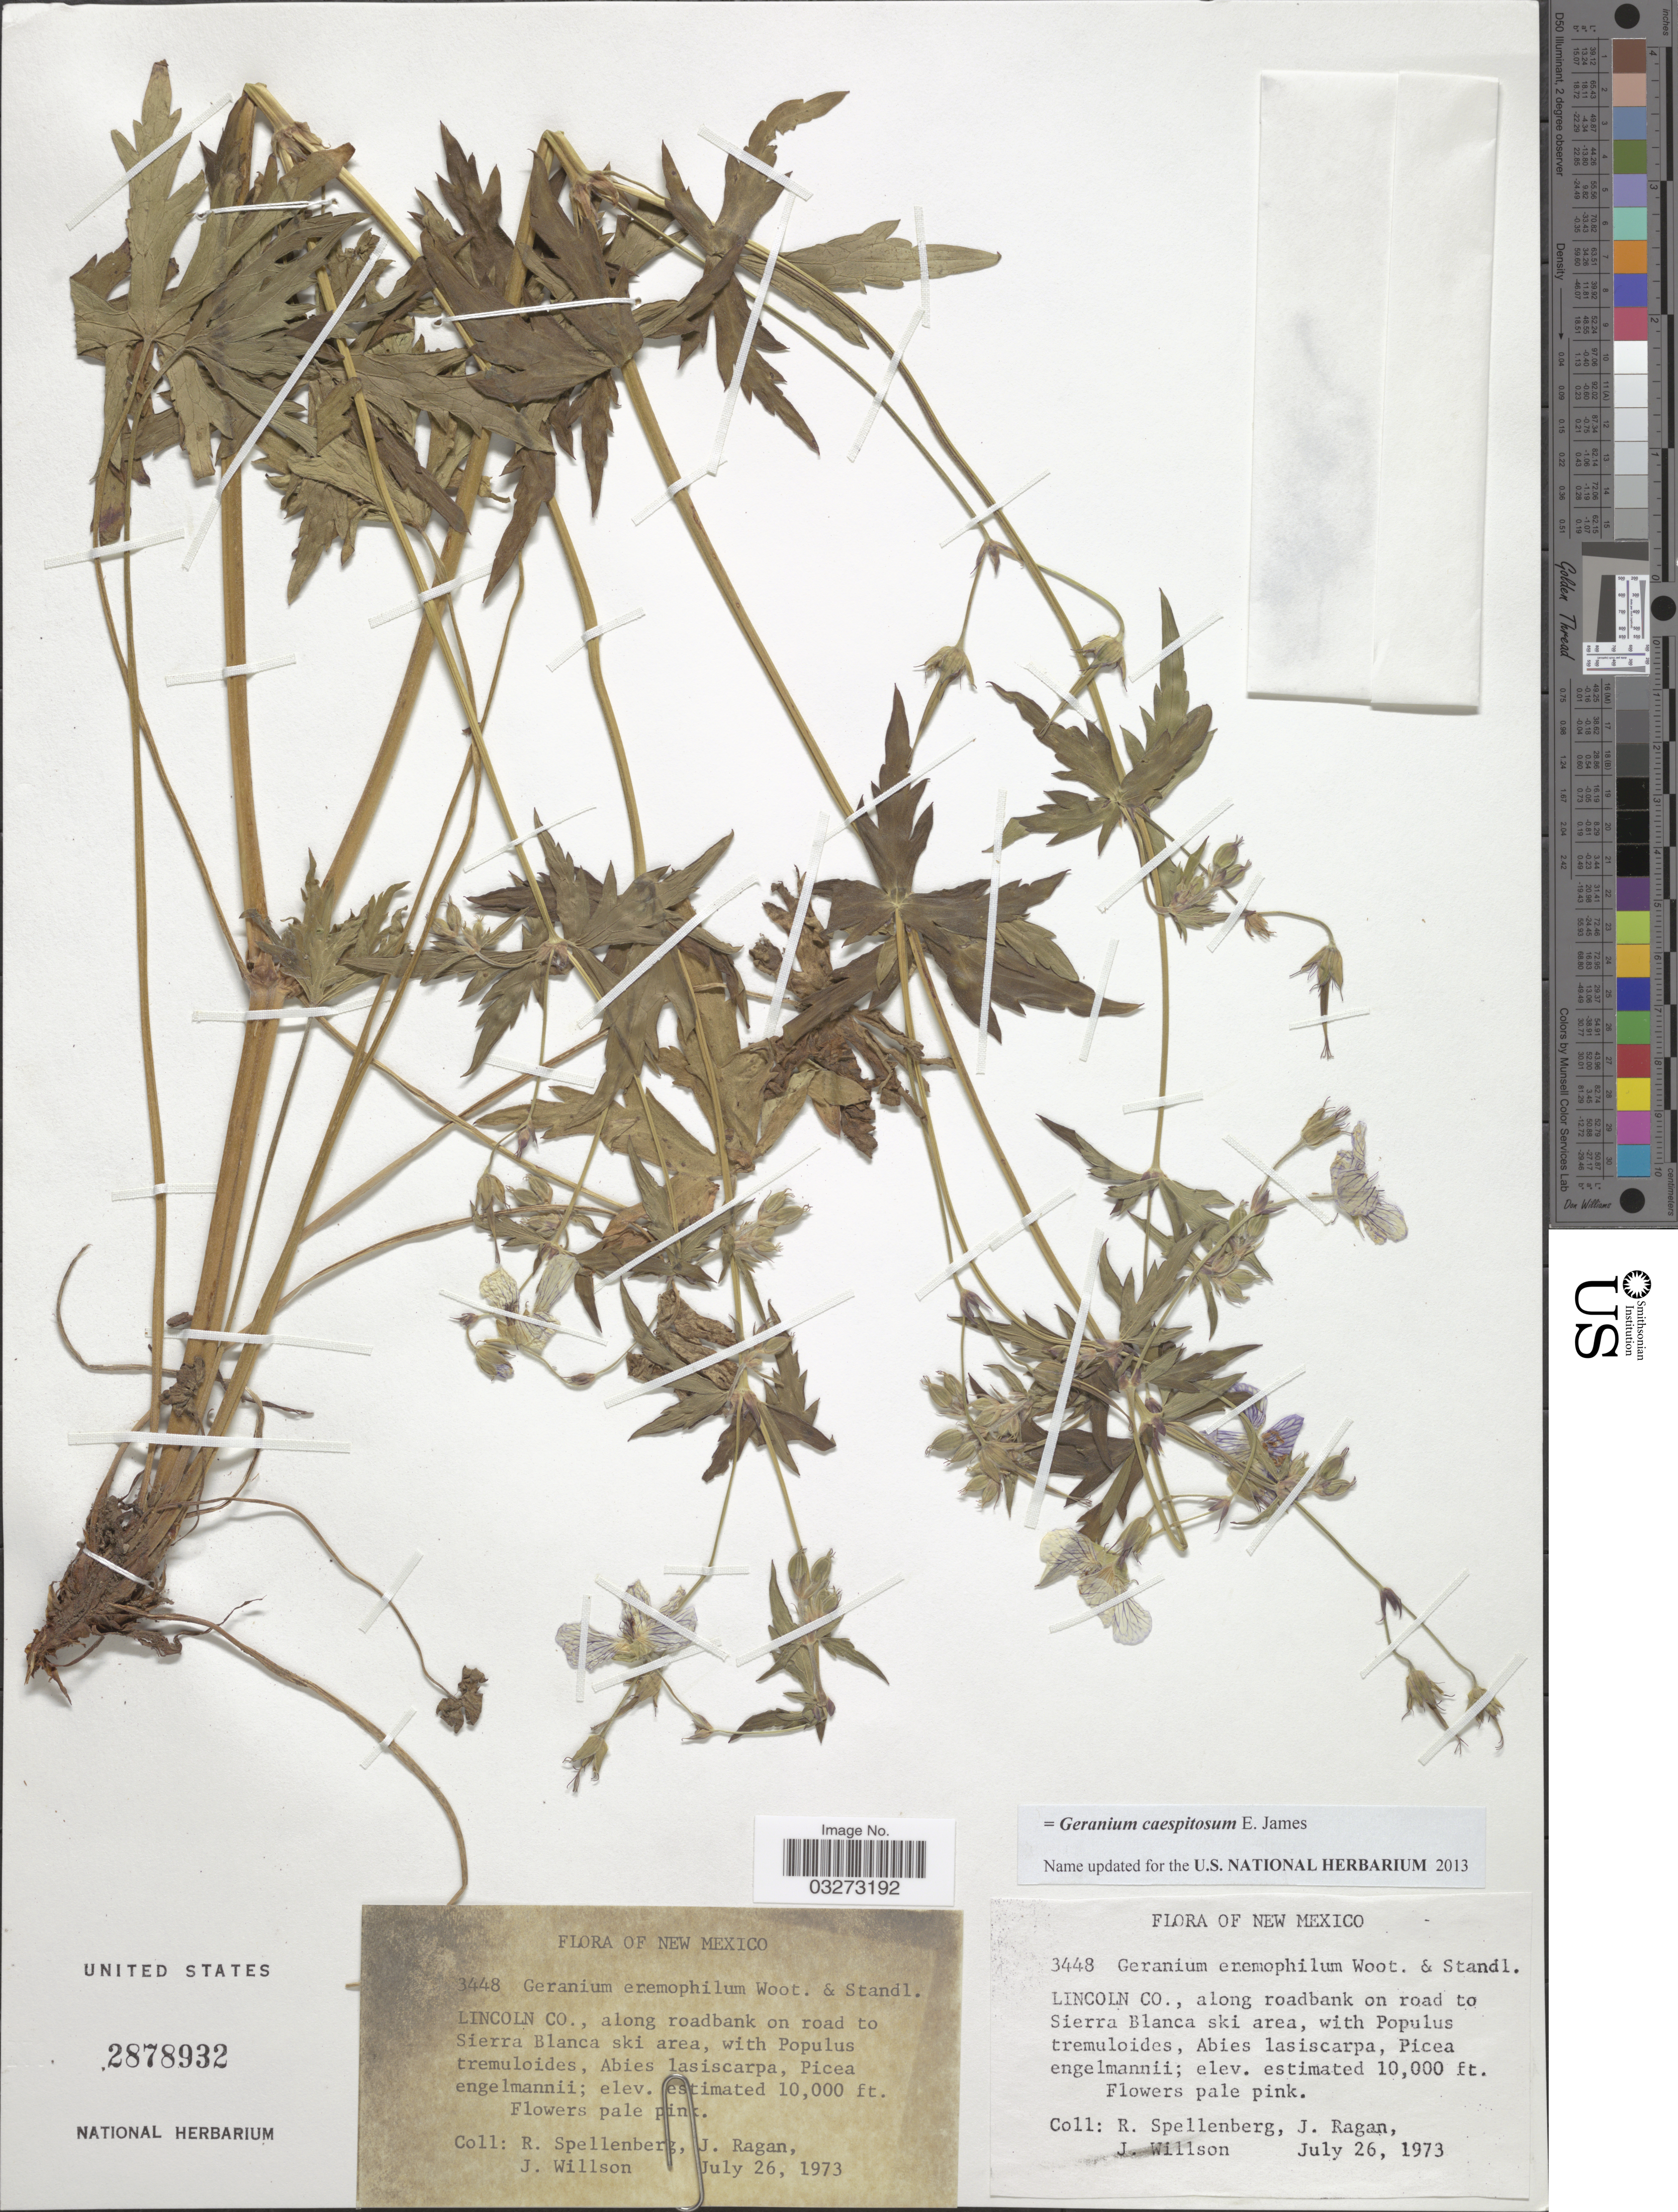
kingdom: Plantae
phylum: Tracheophyta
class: Magnoliopsida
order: Geraniales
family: Geraniaceae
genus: Geranium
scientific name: Geranium caespitosum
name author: E. James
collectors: R. Spellenberg, J. Ragan & J. Willson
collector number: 3448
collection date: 1973-07-26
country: United States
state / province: New Mexico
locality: Lincoln Co., along roadbank on road to Sierra Blanca Ski area.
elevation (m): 3048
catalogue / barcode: US 2878932